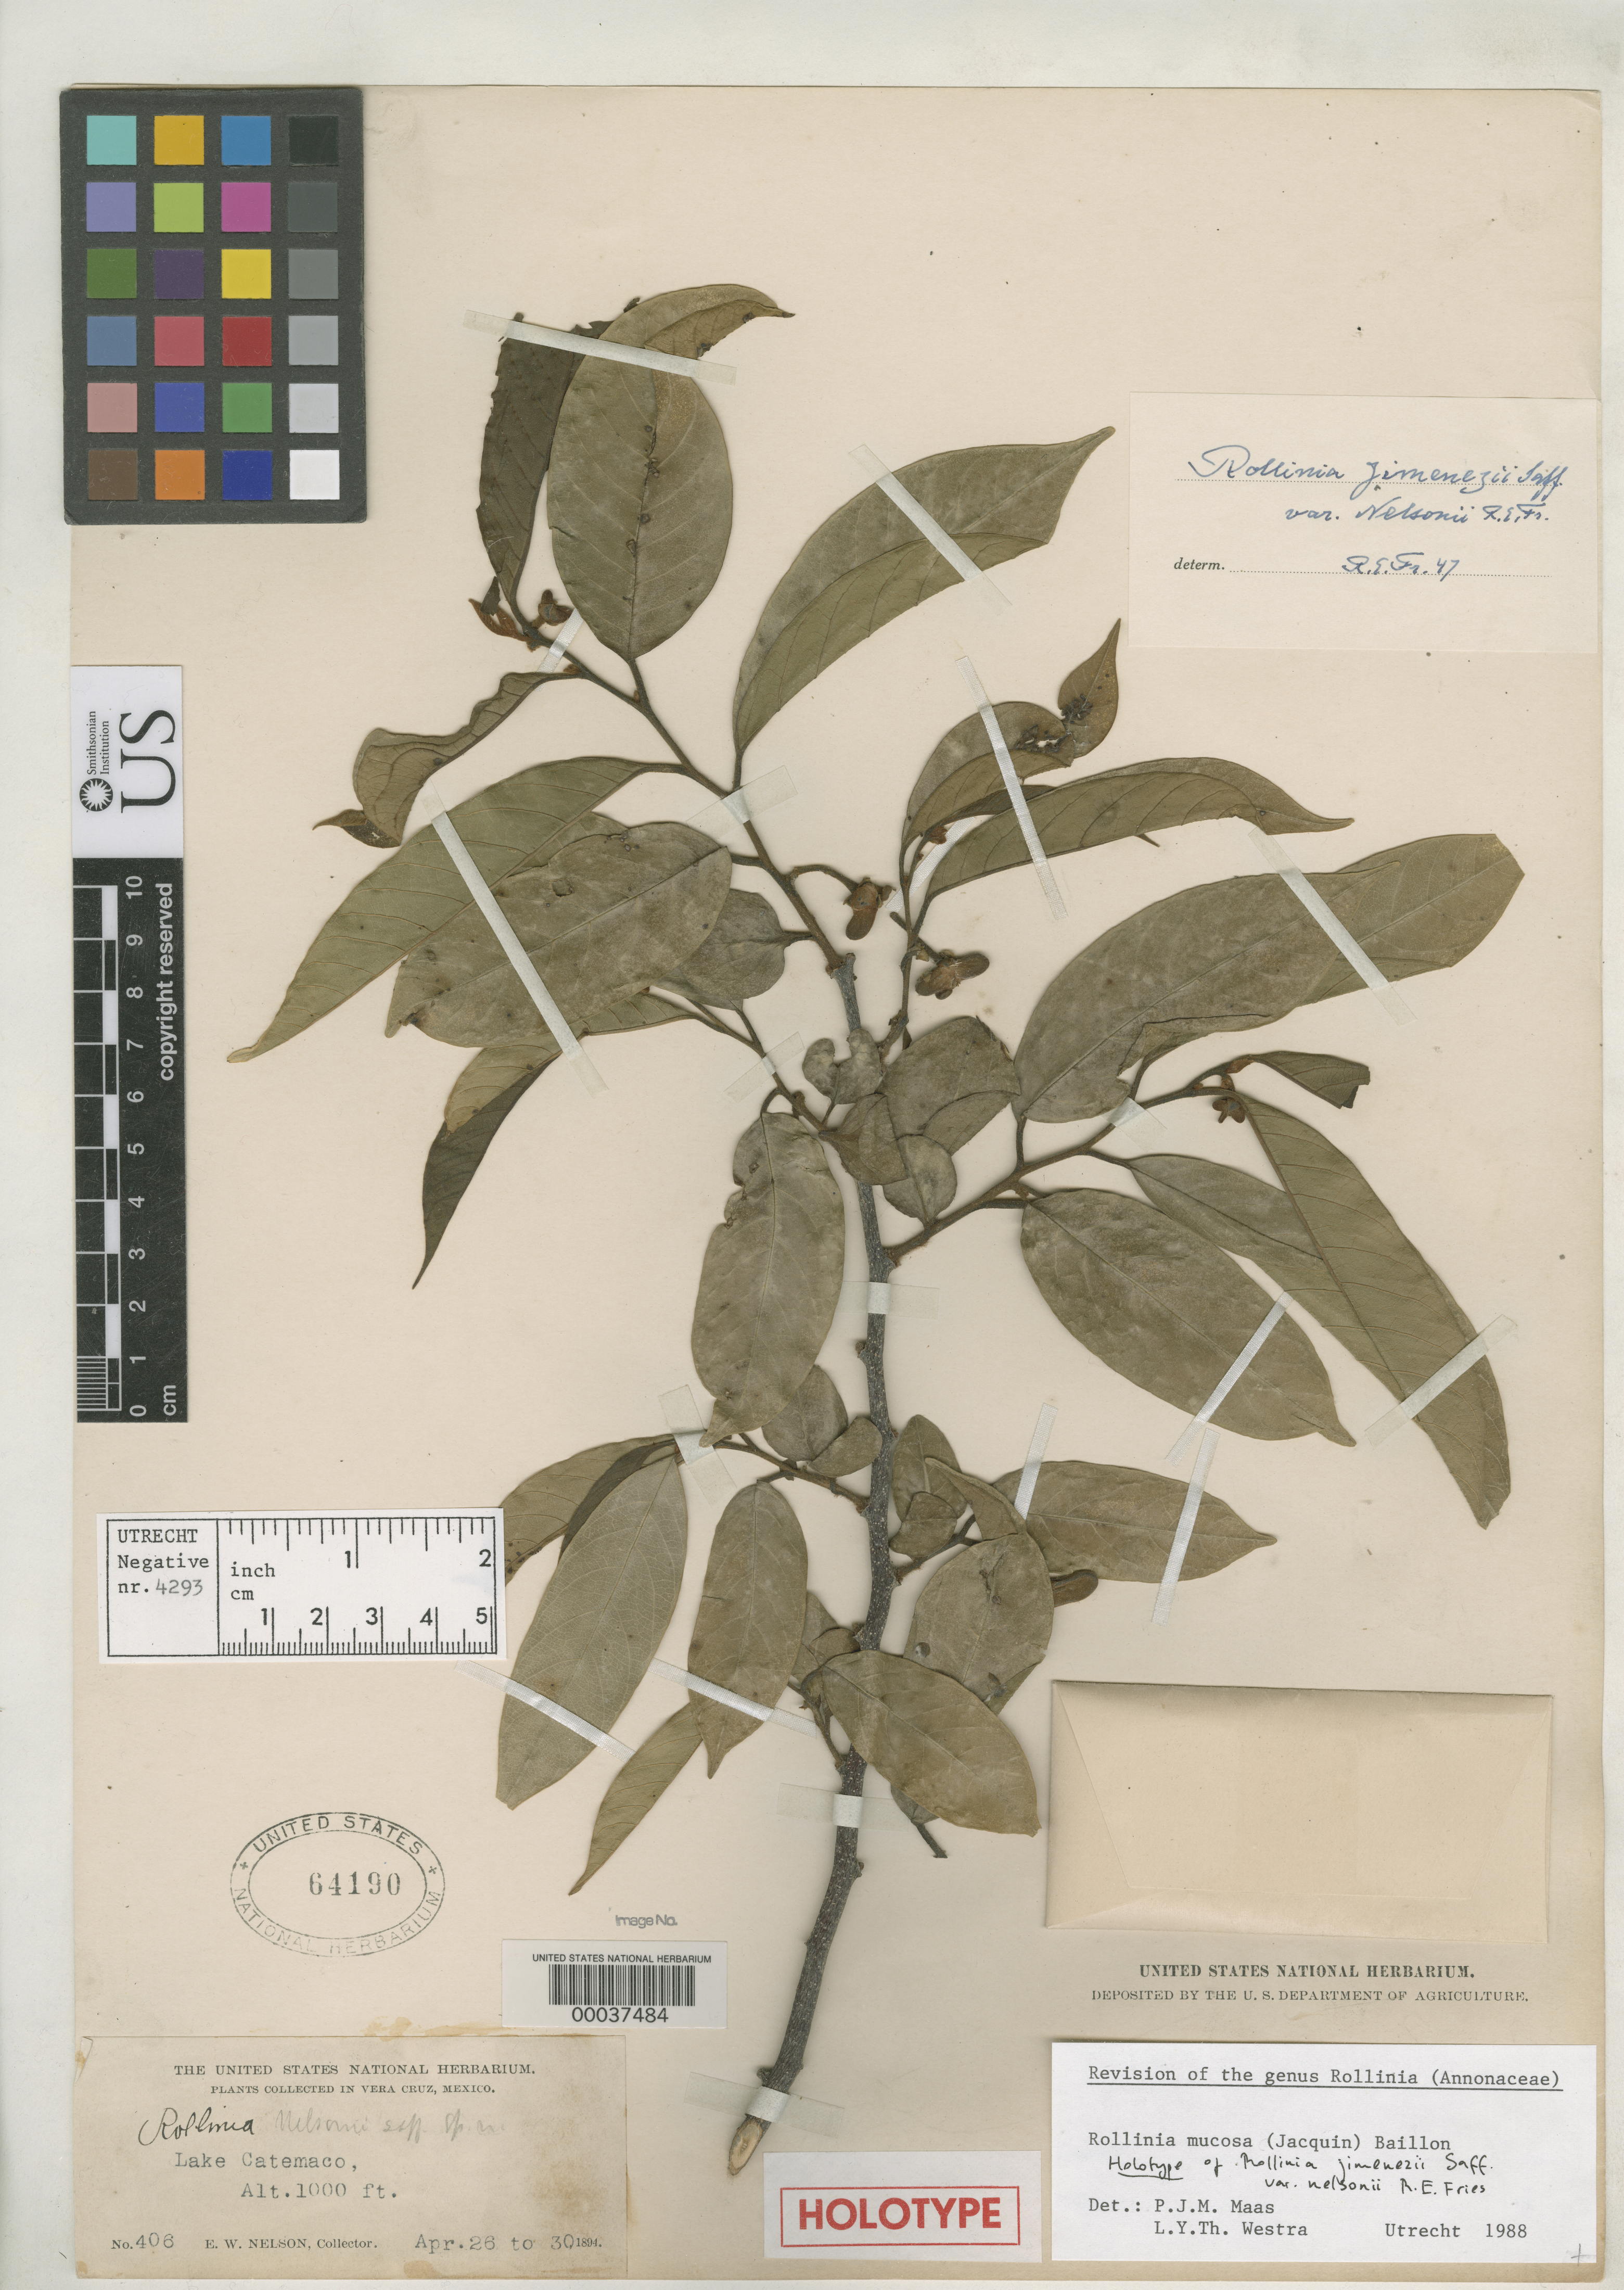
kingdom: Plantae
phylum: Tracheophyta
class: Magnoliopsida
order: Magnoliales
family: Annonaceae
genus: Rollinia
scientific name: Rollinia jimenezii var. nelsonii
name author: R.E. Fr.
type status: Holotype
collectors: E. W. Nelson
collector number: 406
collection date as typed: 26 Apr 1894 to 30 Apr 1894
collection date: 1894-04-26/1894-04-30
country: Mexico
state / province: Veracruz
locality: Lake Catemaco.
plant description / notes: This sheet annotated as holotype by Maas. Unclear which of 2 US sheets, 64189 & 64190, is holotype (or if both sheets comprise holotype).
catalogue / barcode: US 64190